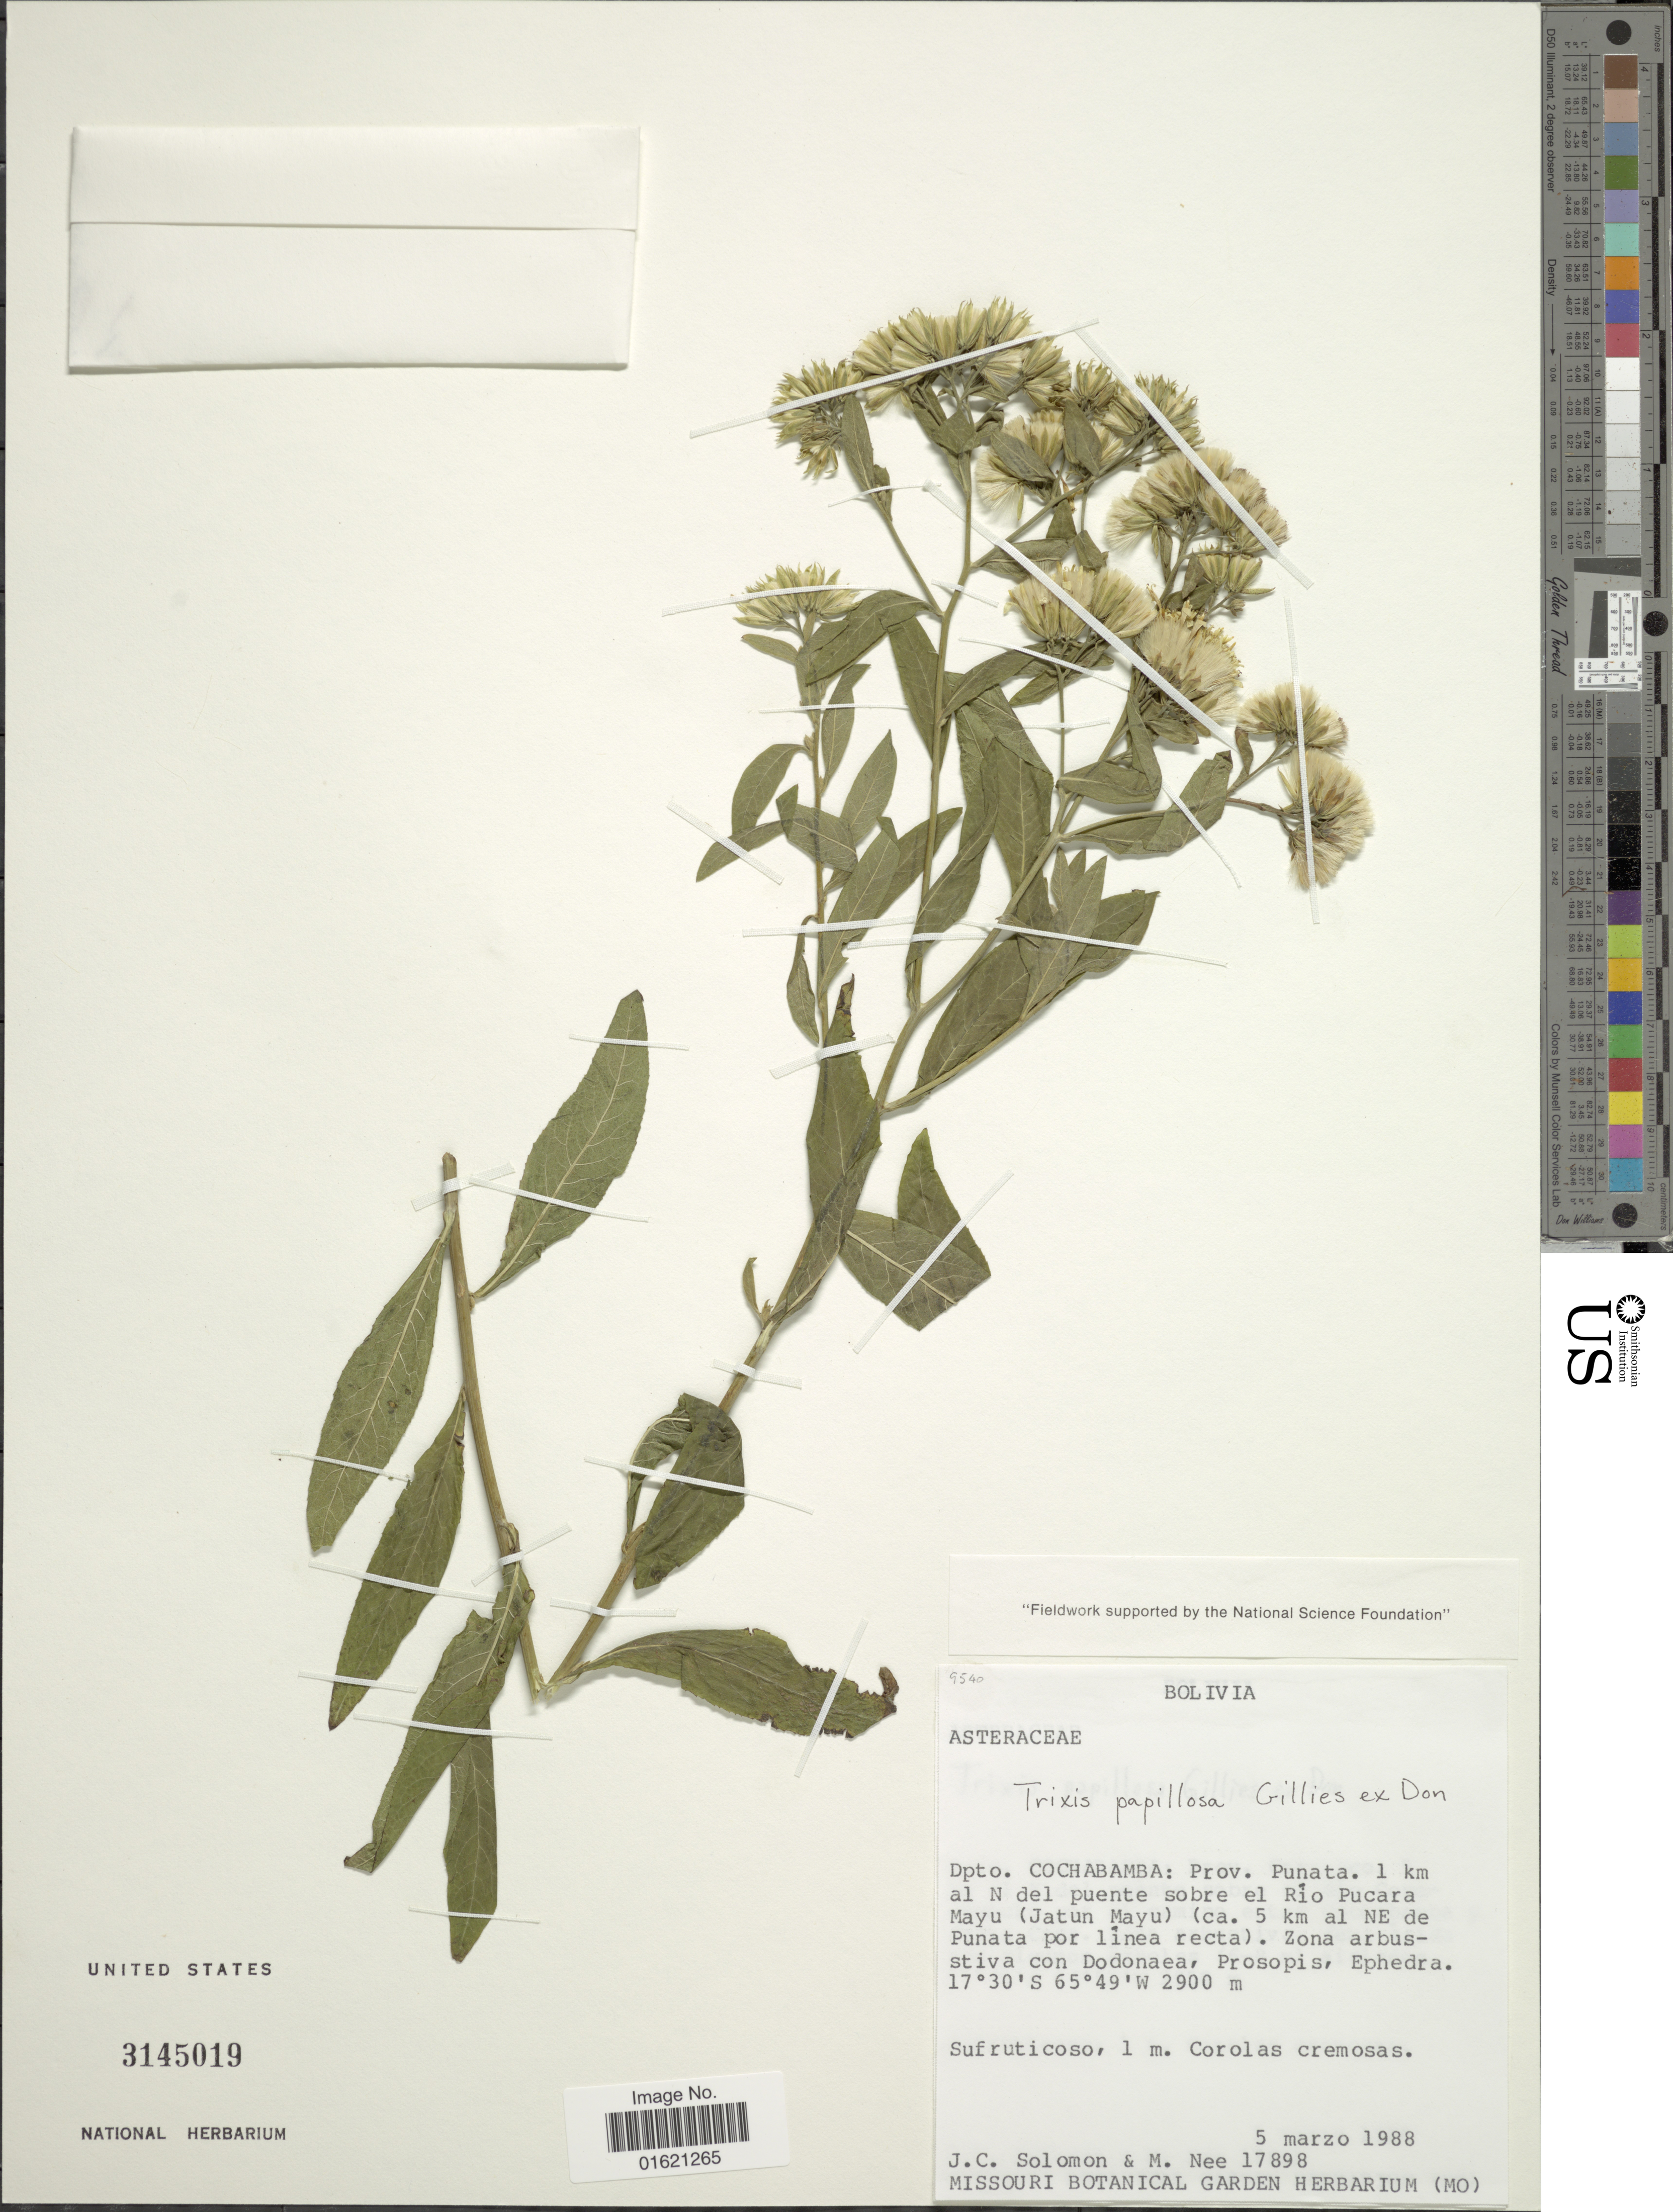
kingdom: Plantae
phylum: Tracheophyta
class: Magnoliopsida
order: Asterales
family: Asteraceae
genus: Trixis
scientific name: Trixis cacalioides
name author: (Kunth) D. Don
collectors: J. C. Solomon & M. Nee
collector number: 17898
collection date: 1988-03-05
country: Bolivia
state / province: Cochabamba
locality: Dpto. Cochabamba: Prov. Punata. 1 k al N del puente sobre el Rio Pucara Mayu (Jatun; Mayu) (5 km al NE de Punata por linea recta)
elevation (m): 2900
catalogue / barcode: US 3145019